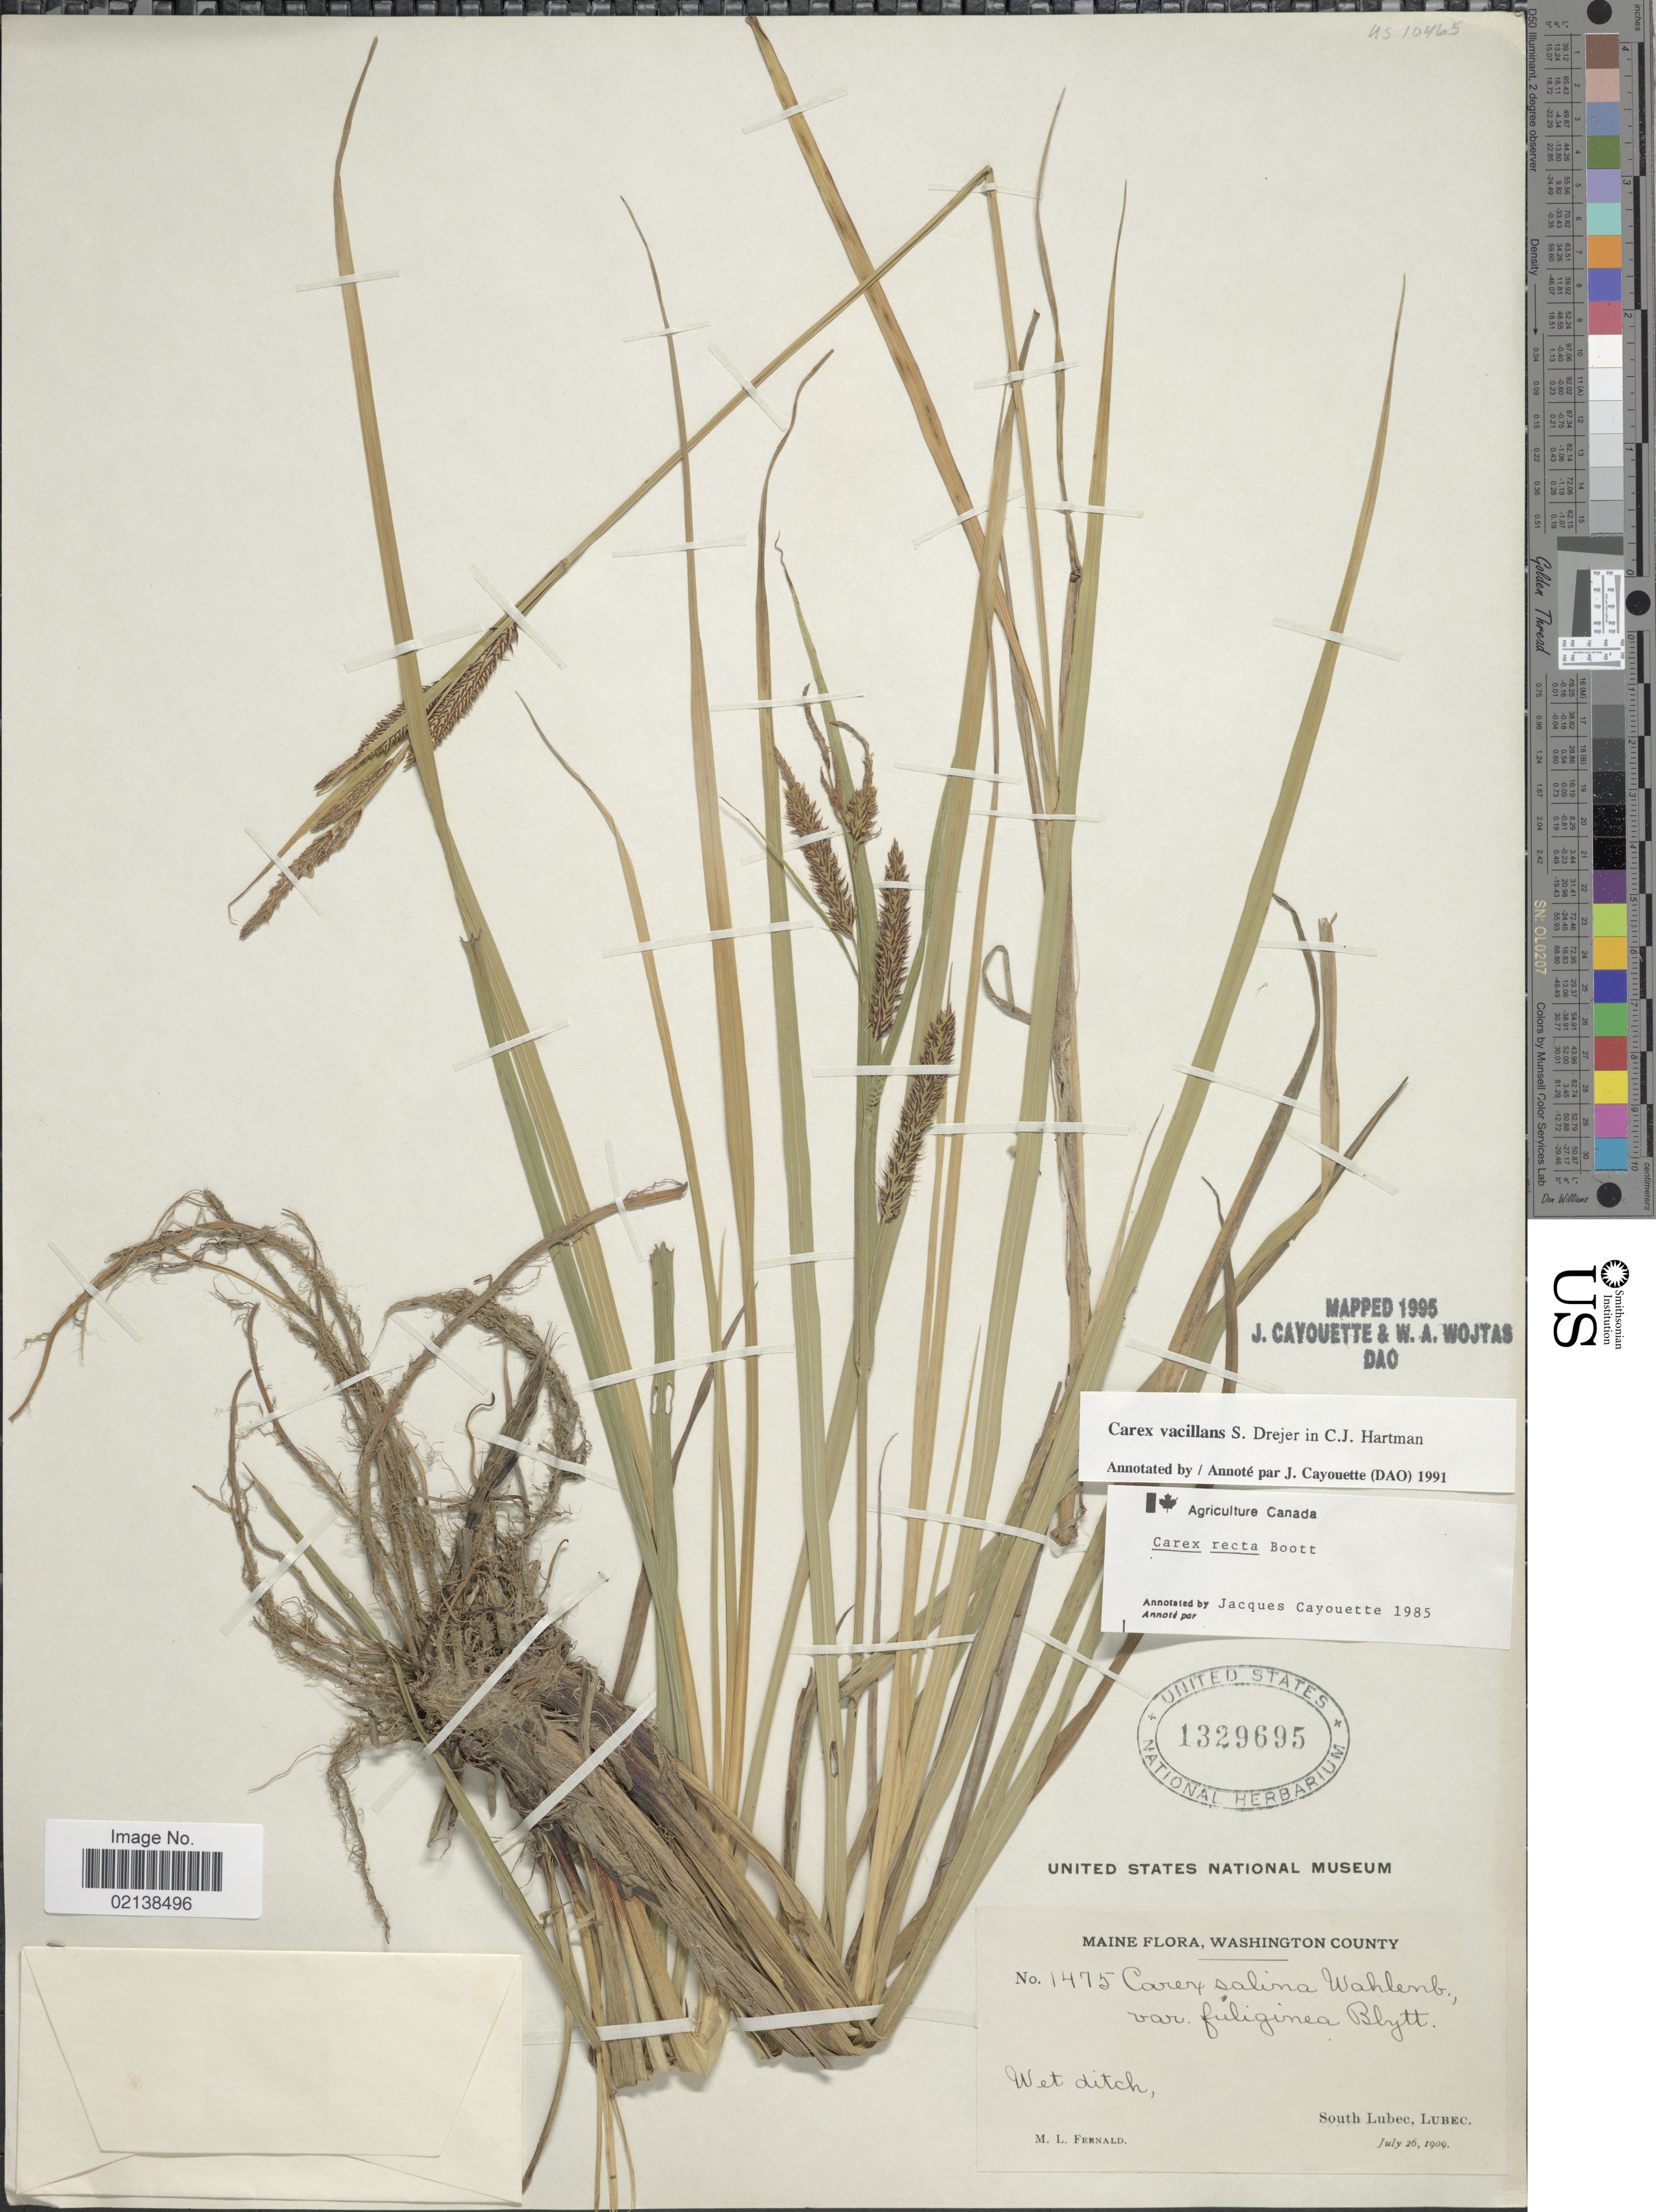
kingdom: Plantae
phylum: Tracheophyta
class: Liliopsida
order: Poales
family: Cyperaceae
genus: Carex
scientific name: Carex vacillans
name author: Drejer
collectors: M. L. Fernald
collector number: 1475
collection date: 1909-07-26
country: United States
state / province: Maine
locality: Washington County, wet ditch, South Lubec, Lubec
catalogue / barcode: US 1329695